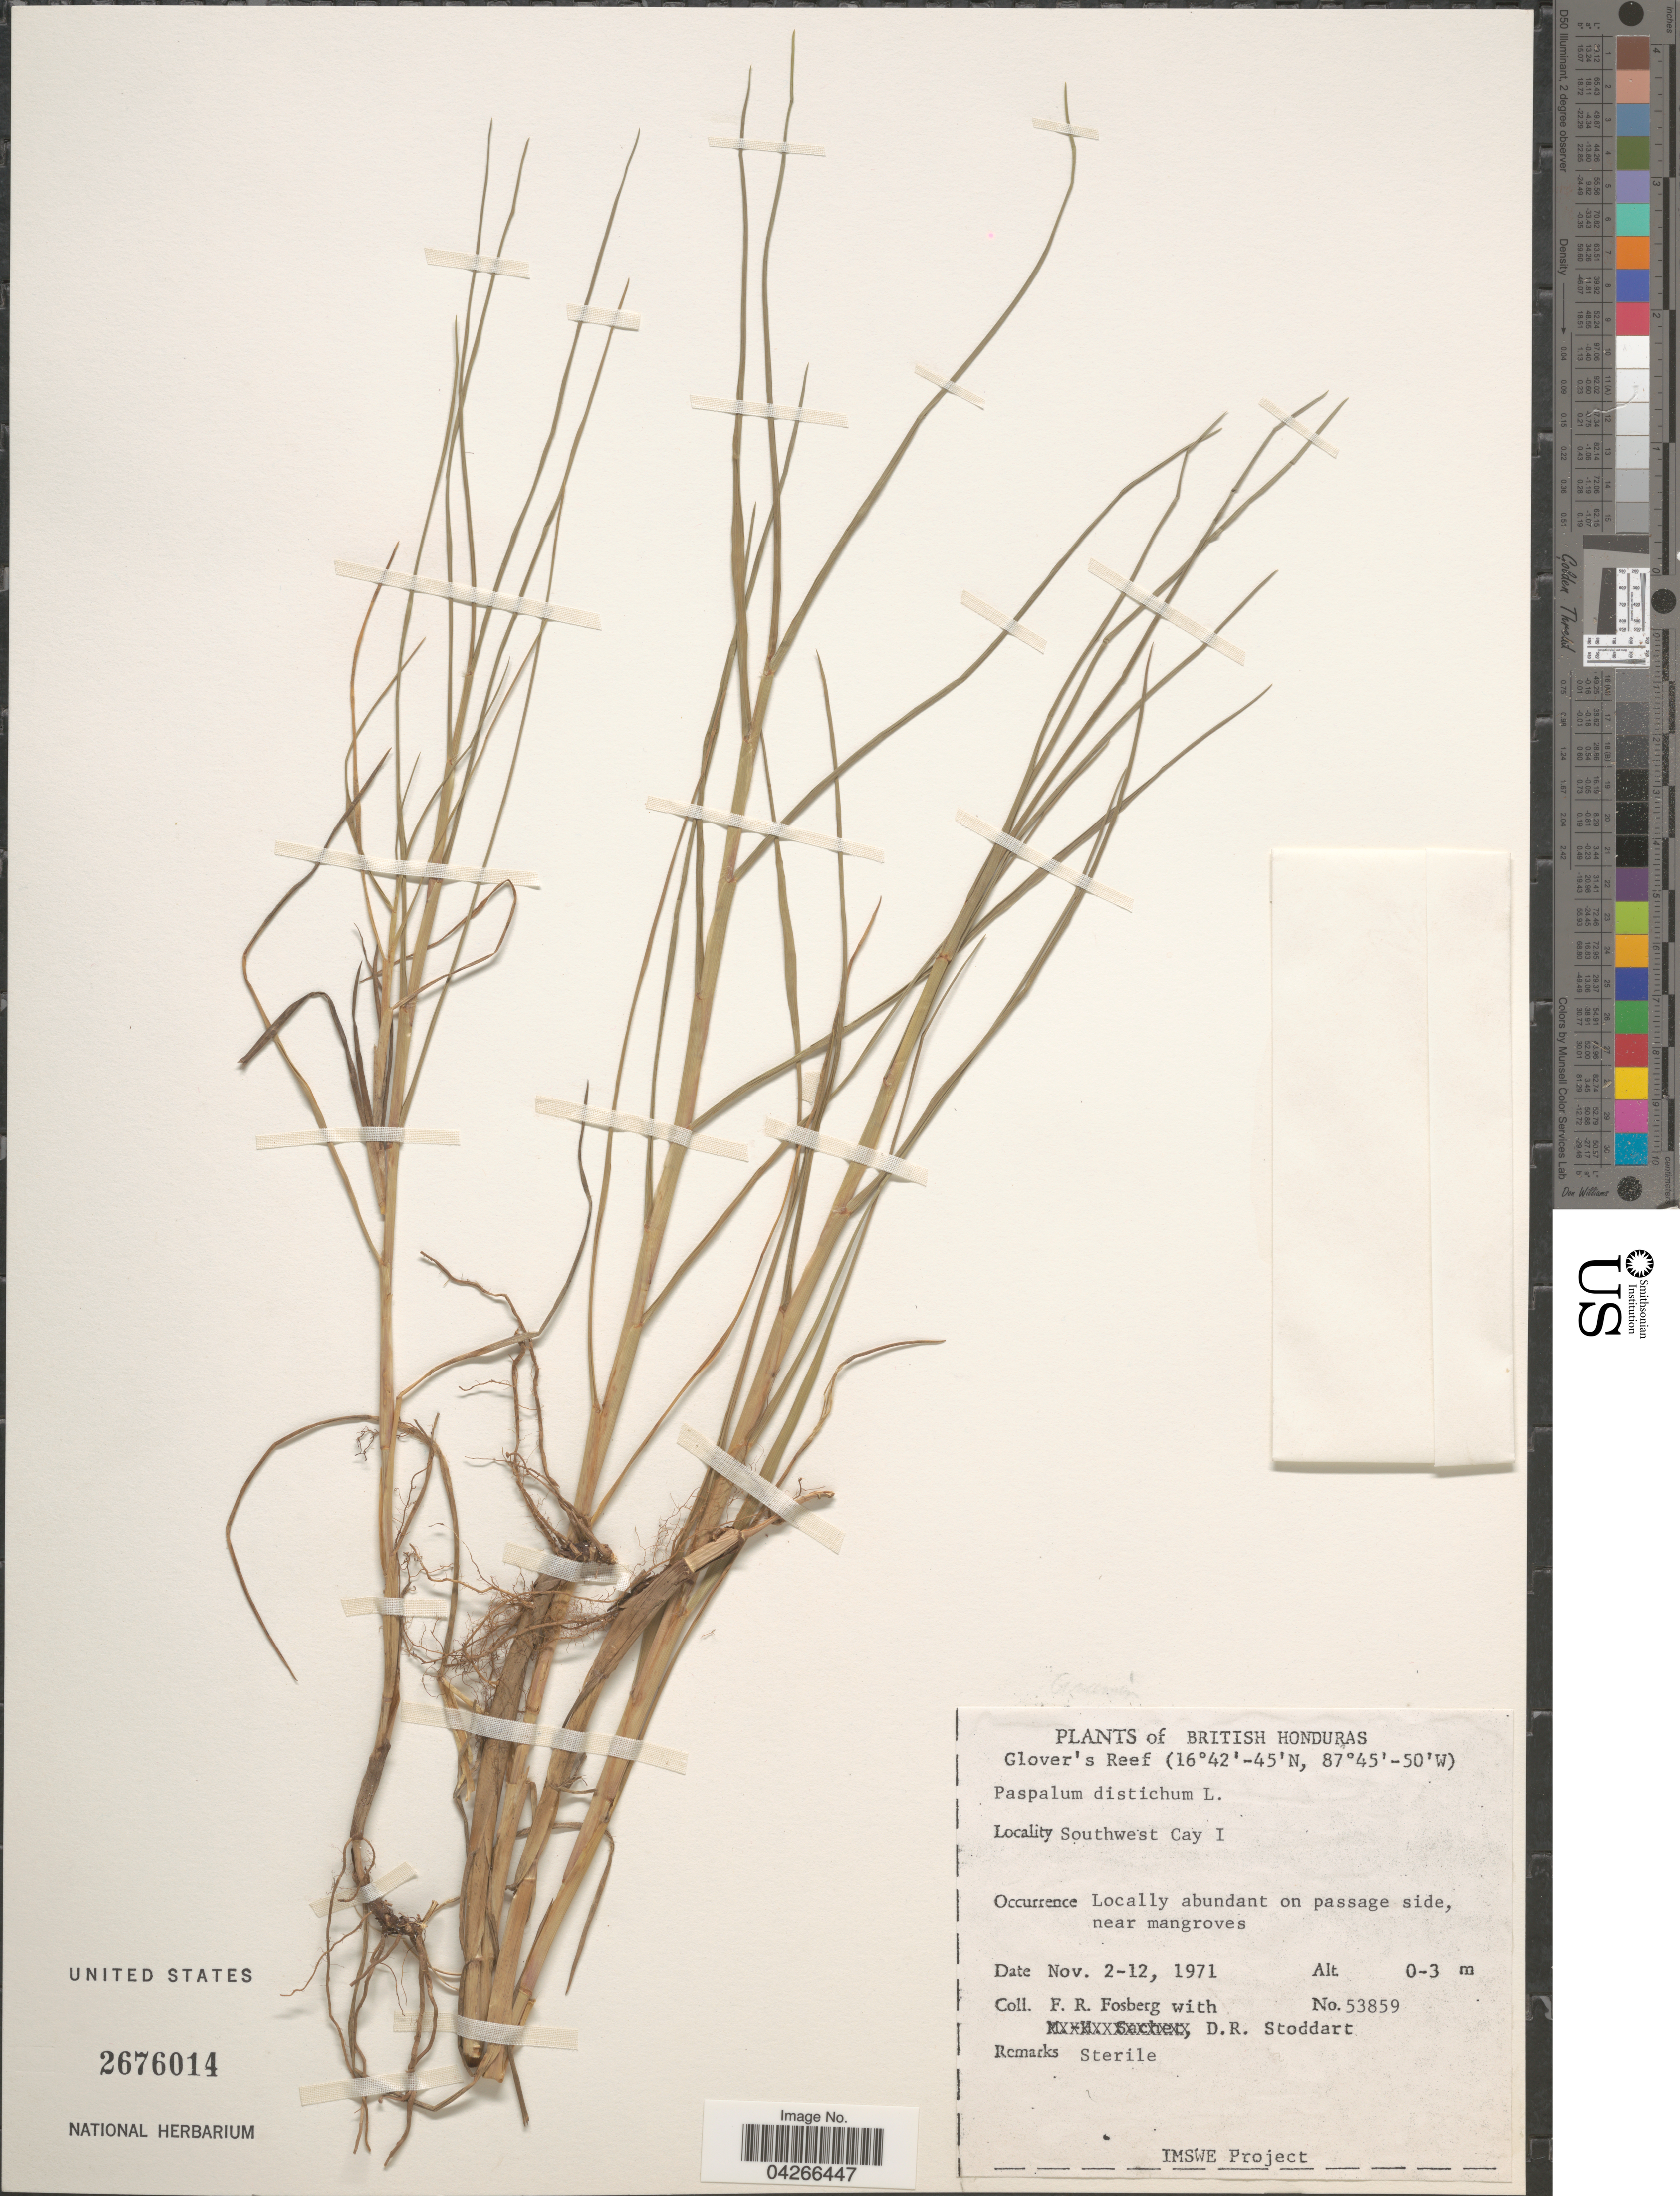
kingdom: Plantae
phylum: Tracheophyta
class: Liliopsida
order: Poales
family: Poaceae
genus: Paspalum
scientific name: Paspalum distichum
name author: L.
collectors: F. R. Fosberg & D. R. Stoddart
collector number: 53859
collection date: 1971-11-02/1971-11-12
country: Belize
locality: British Honduras. Glover's Reef. Southwest Cay I. Locally abundant on passage side, near mangroves.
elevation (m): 0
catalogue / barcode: US 2676014